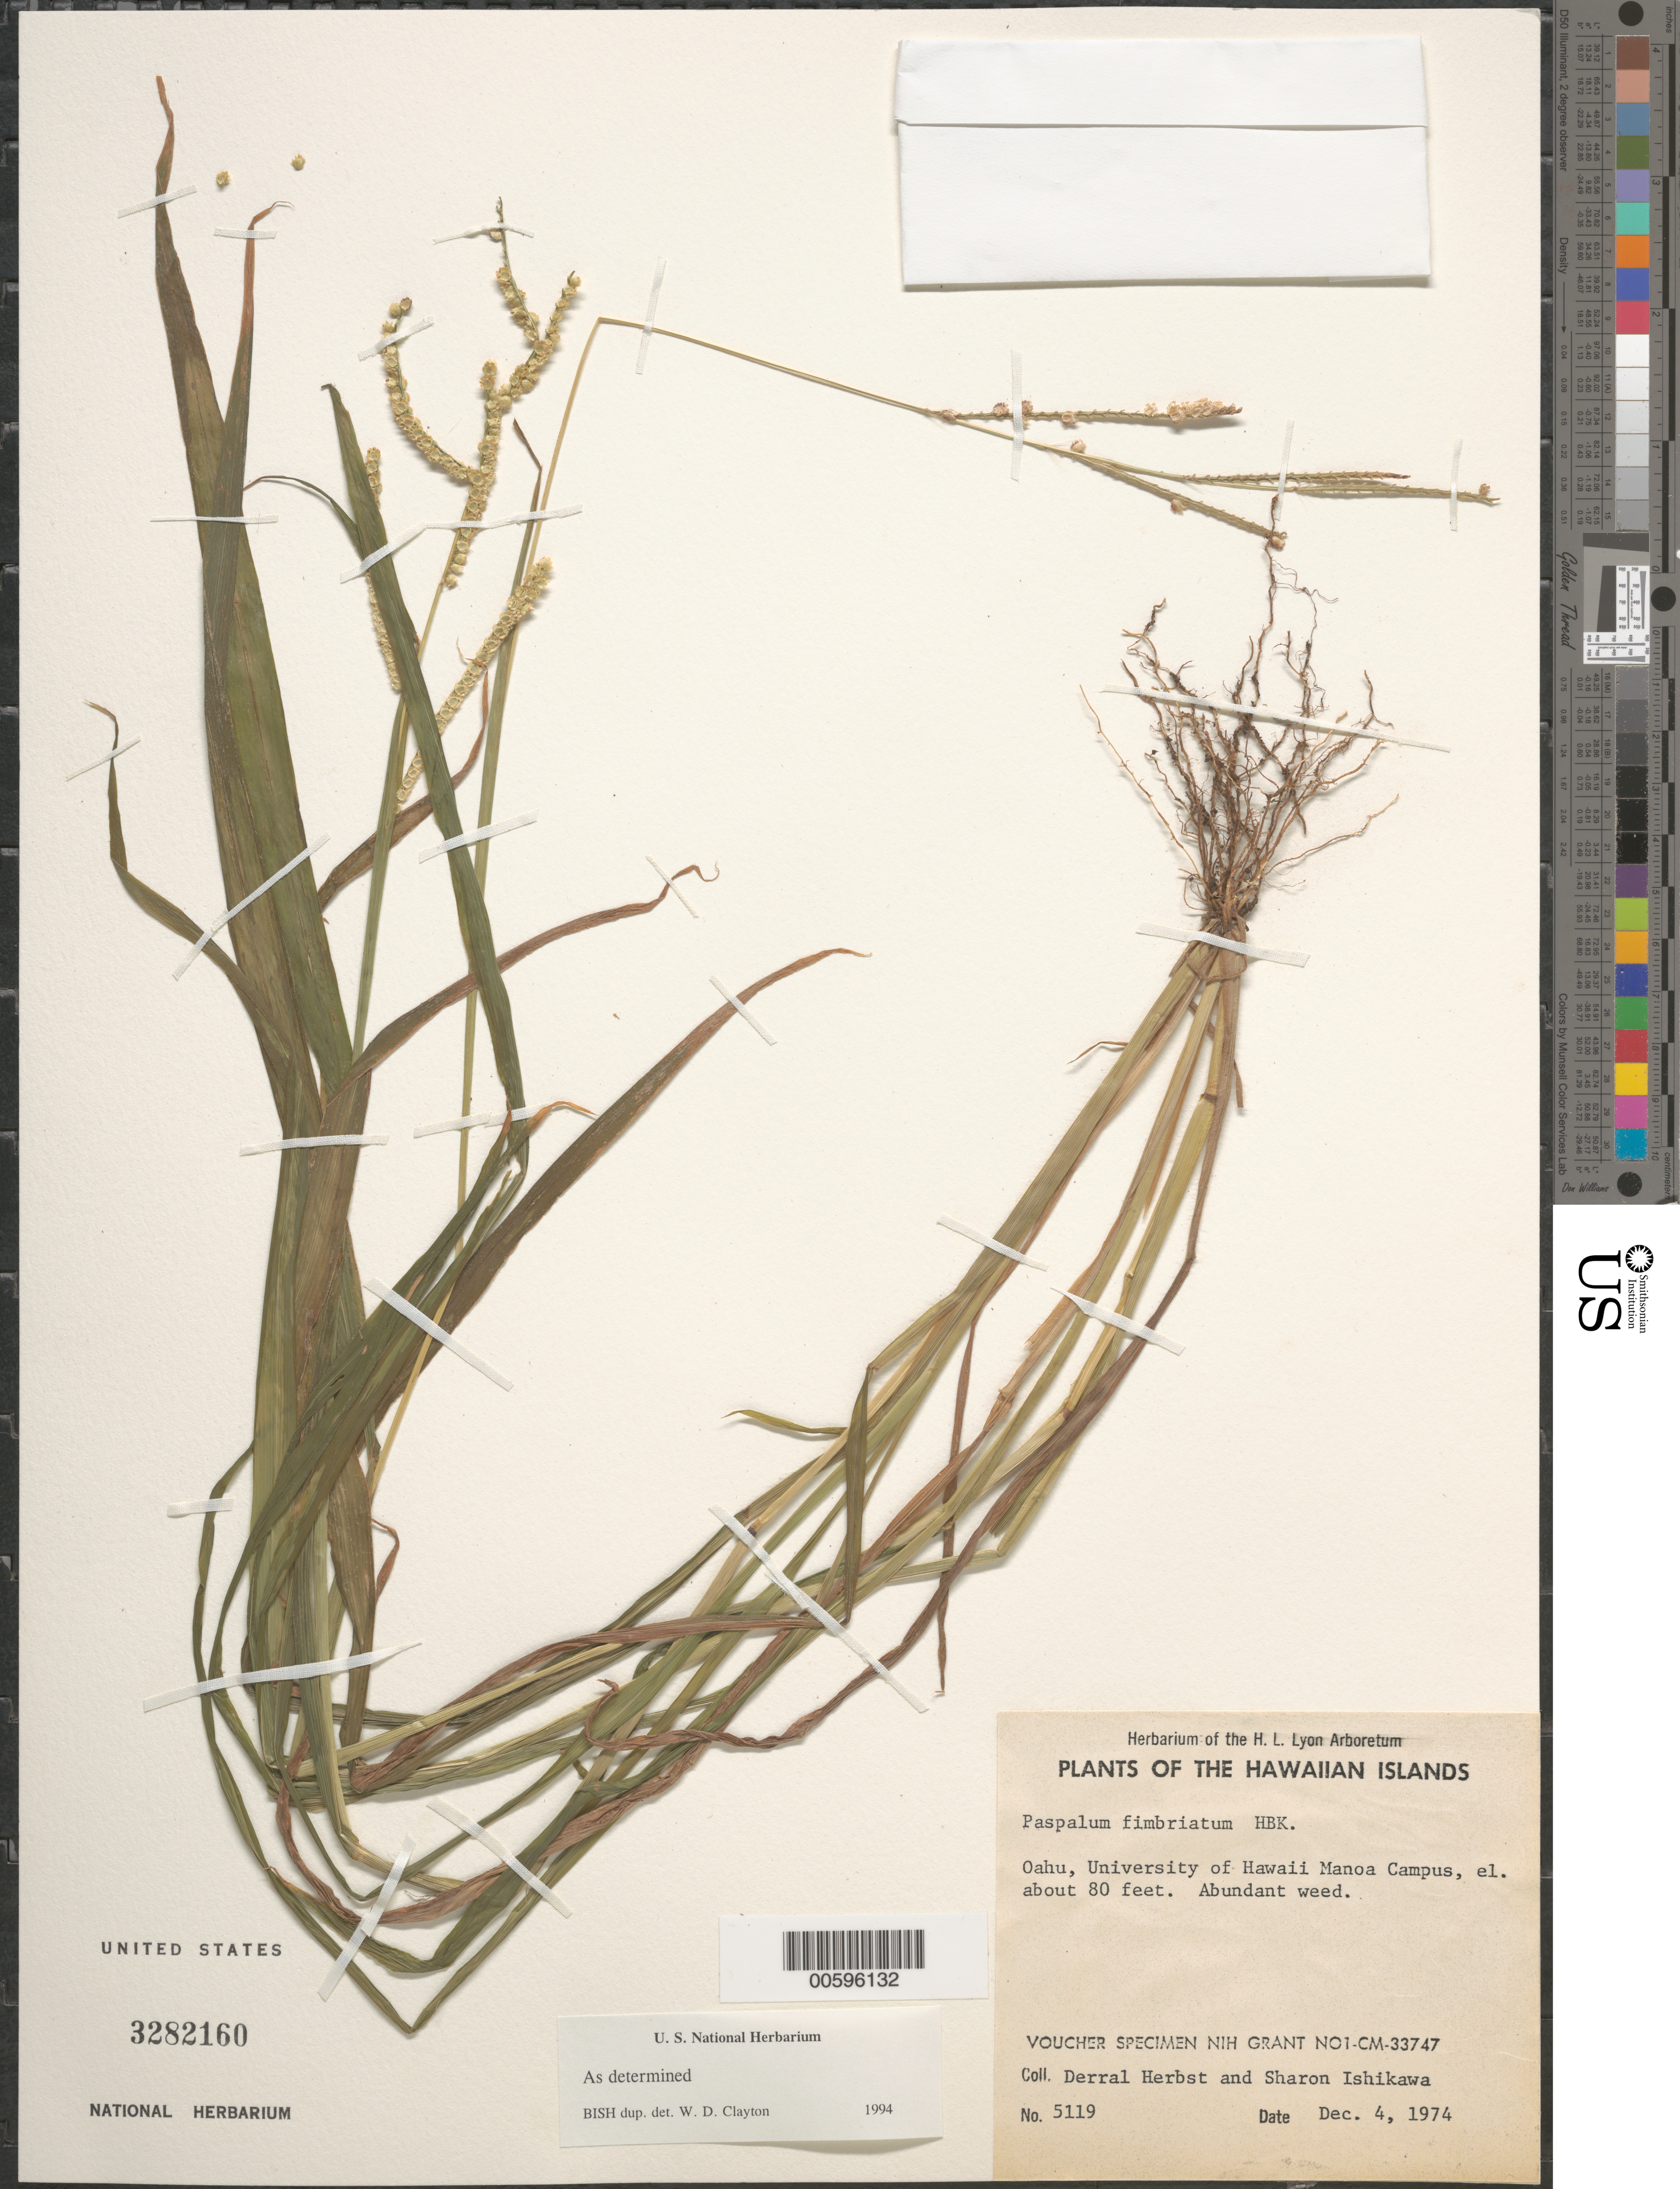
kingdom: Plantae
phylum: Tracheophyta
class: Liliopsida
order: Poales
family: Poaceae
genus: Paspalum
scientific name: Paspalum fimbriatum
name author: Kunth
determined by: Clayton, W. D.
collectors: D. R. Herbst & S. Ishikawa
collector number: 5119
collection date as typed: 4 Dec 1974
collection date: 1974-12-04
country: United States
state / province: Hawaii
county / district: Honolulu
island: Oahu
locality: University of HI Manoa Campus.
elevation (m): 24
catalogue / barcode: US 3282160